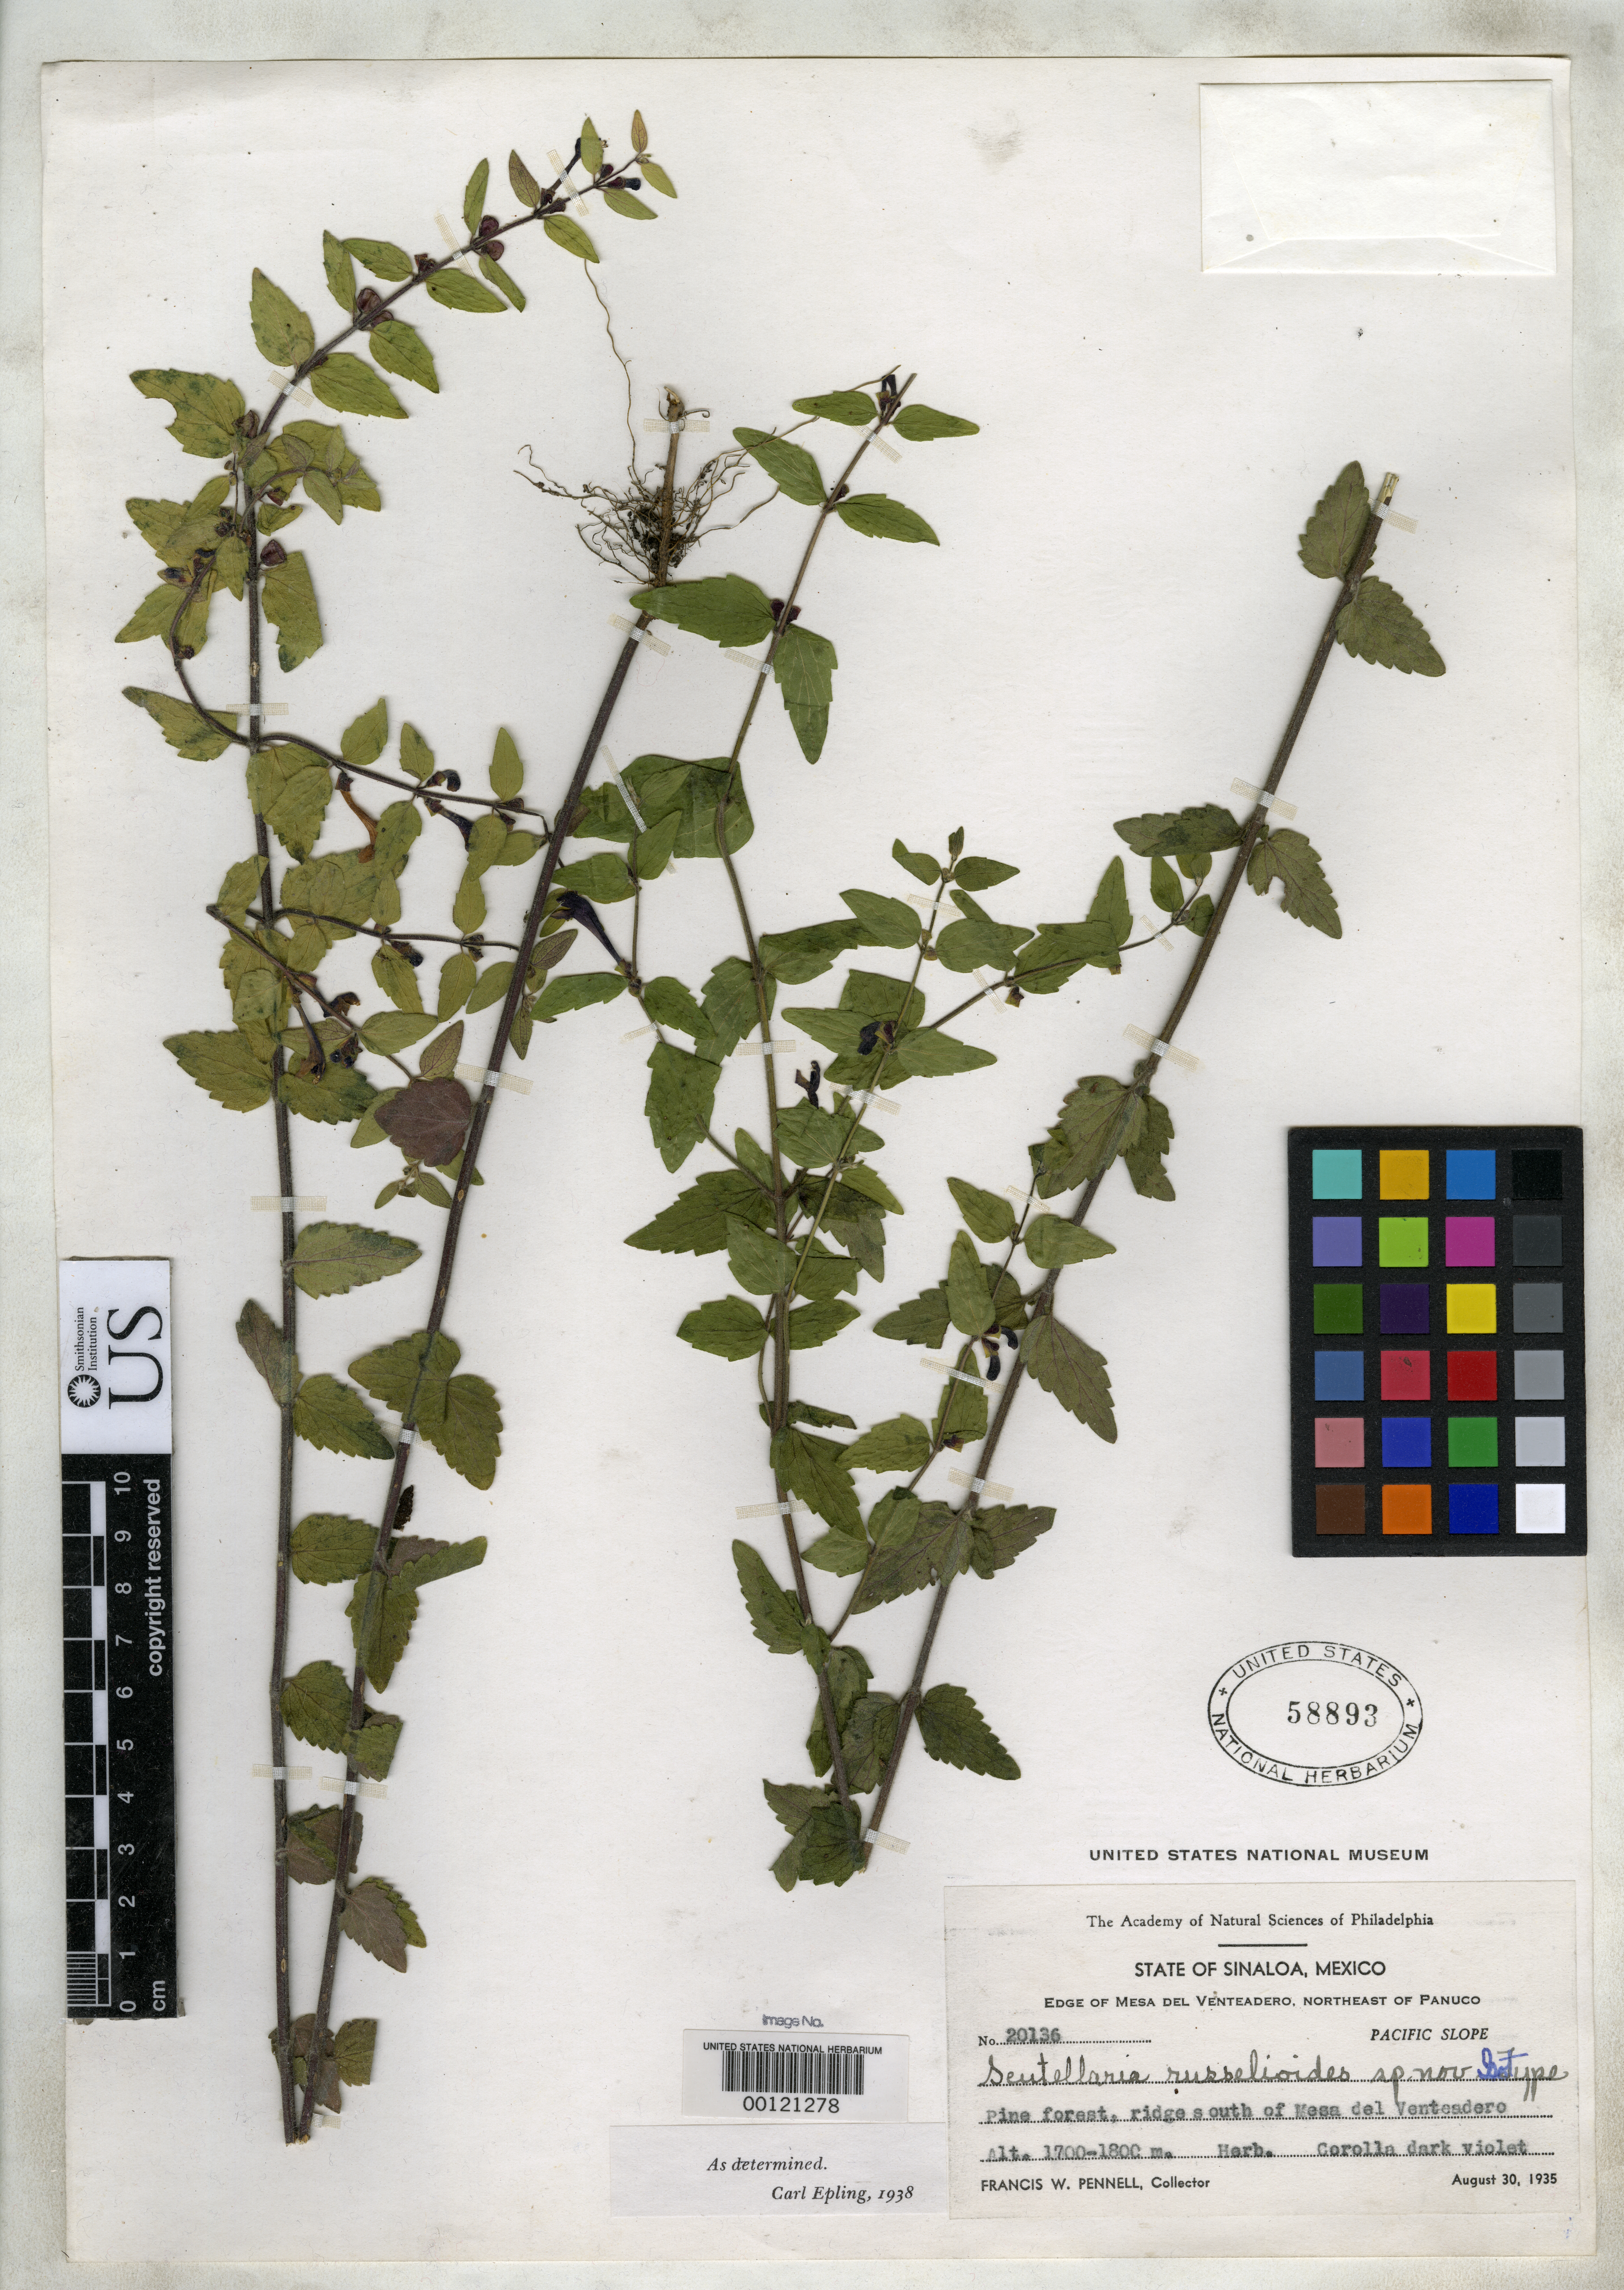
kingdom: Plantae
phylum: Tracheophyta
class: Magnoliopsida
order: Lamiales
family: Lamiaceae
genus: Scutellaria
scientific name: Scutellaria russelioides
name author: Epling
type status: Isotype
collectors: F. W. Pennell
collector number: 20136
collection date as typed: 30 Aug 1935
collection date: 1935-08-30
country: Mexico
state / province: Sinaloa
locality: Ridge S of Mesa del Venteadero.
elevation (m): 1700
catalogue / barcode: US 58893